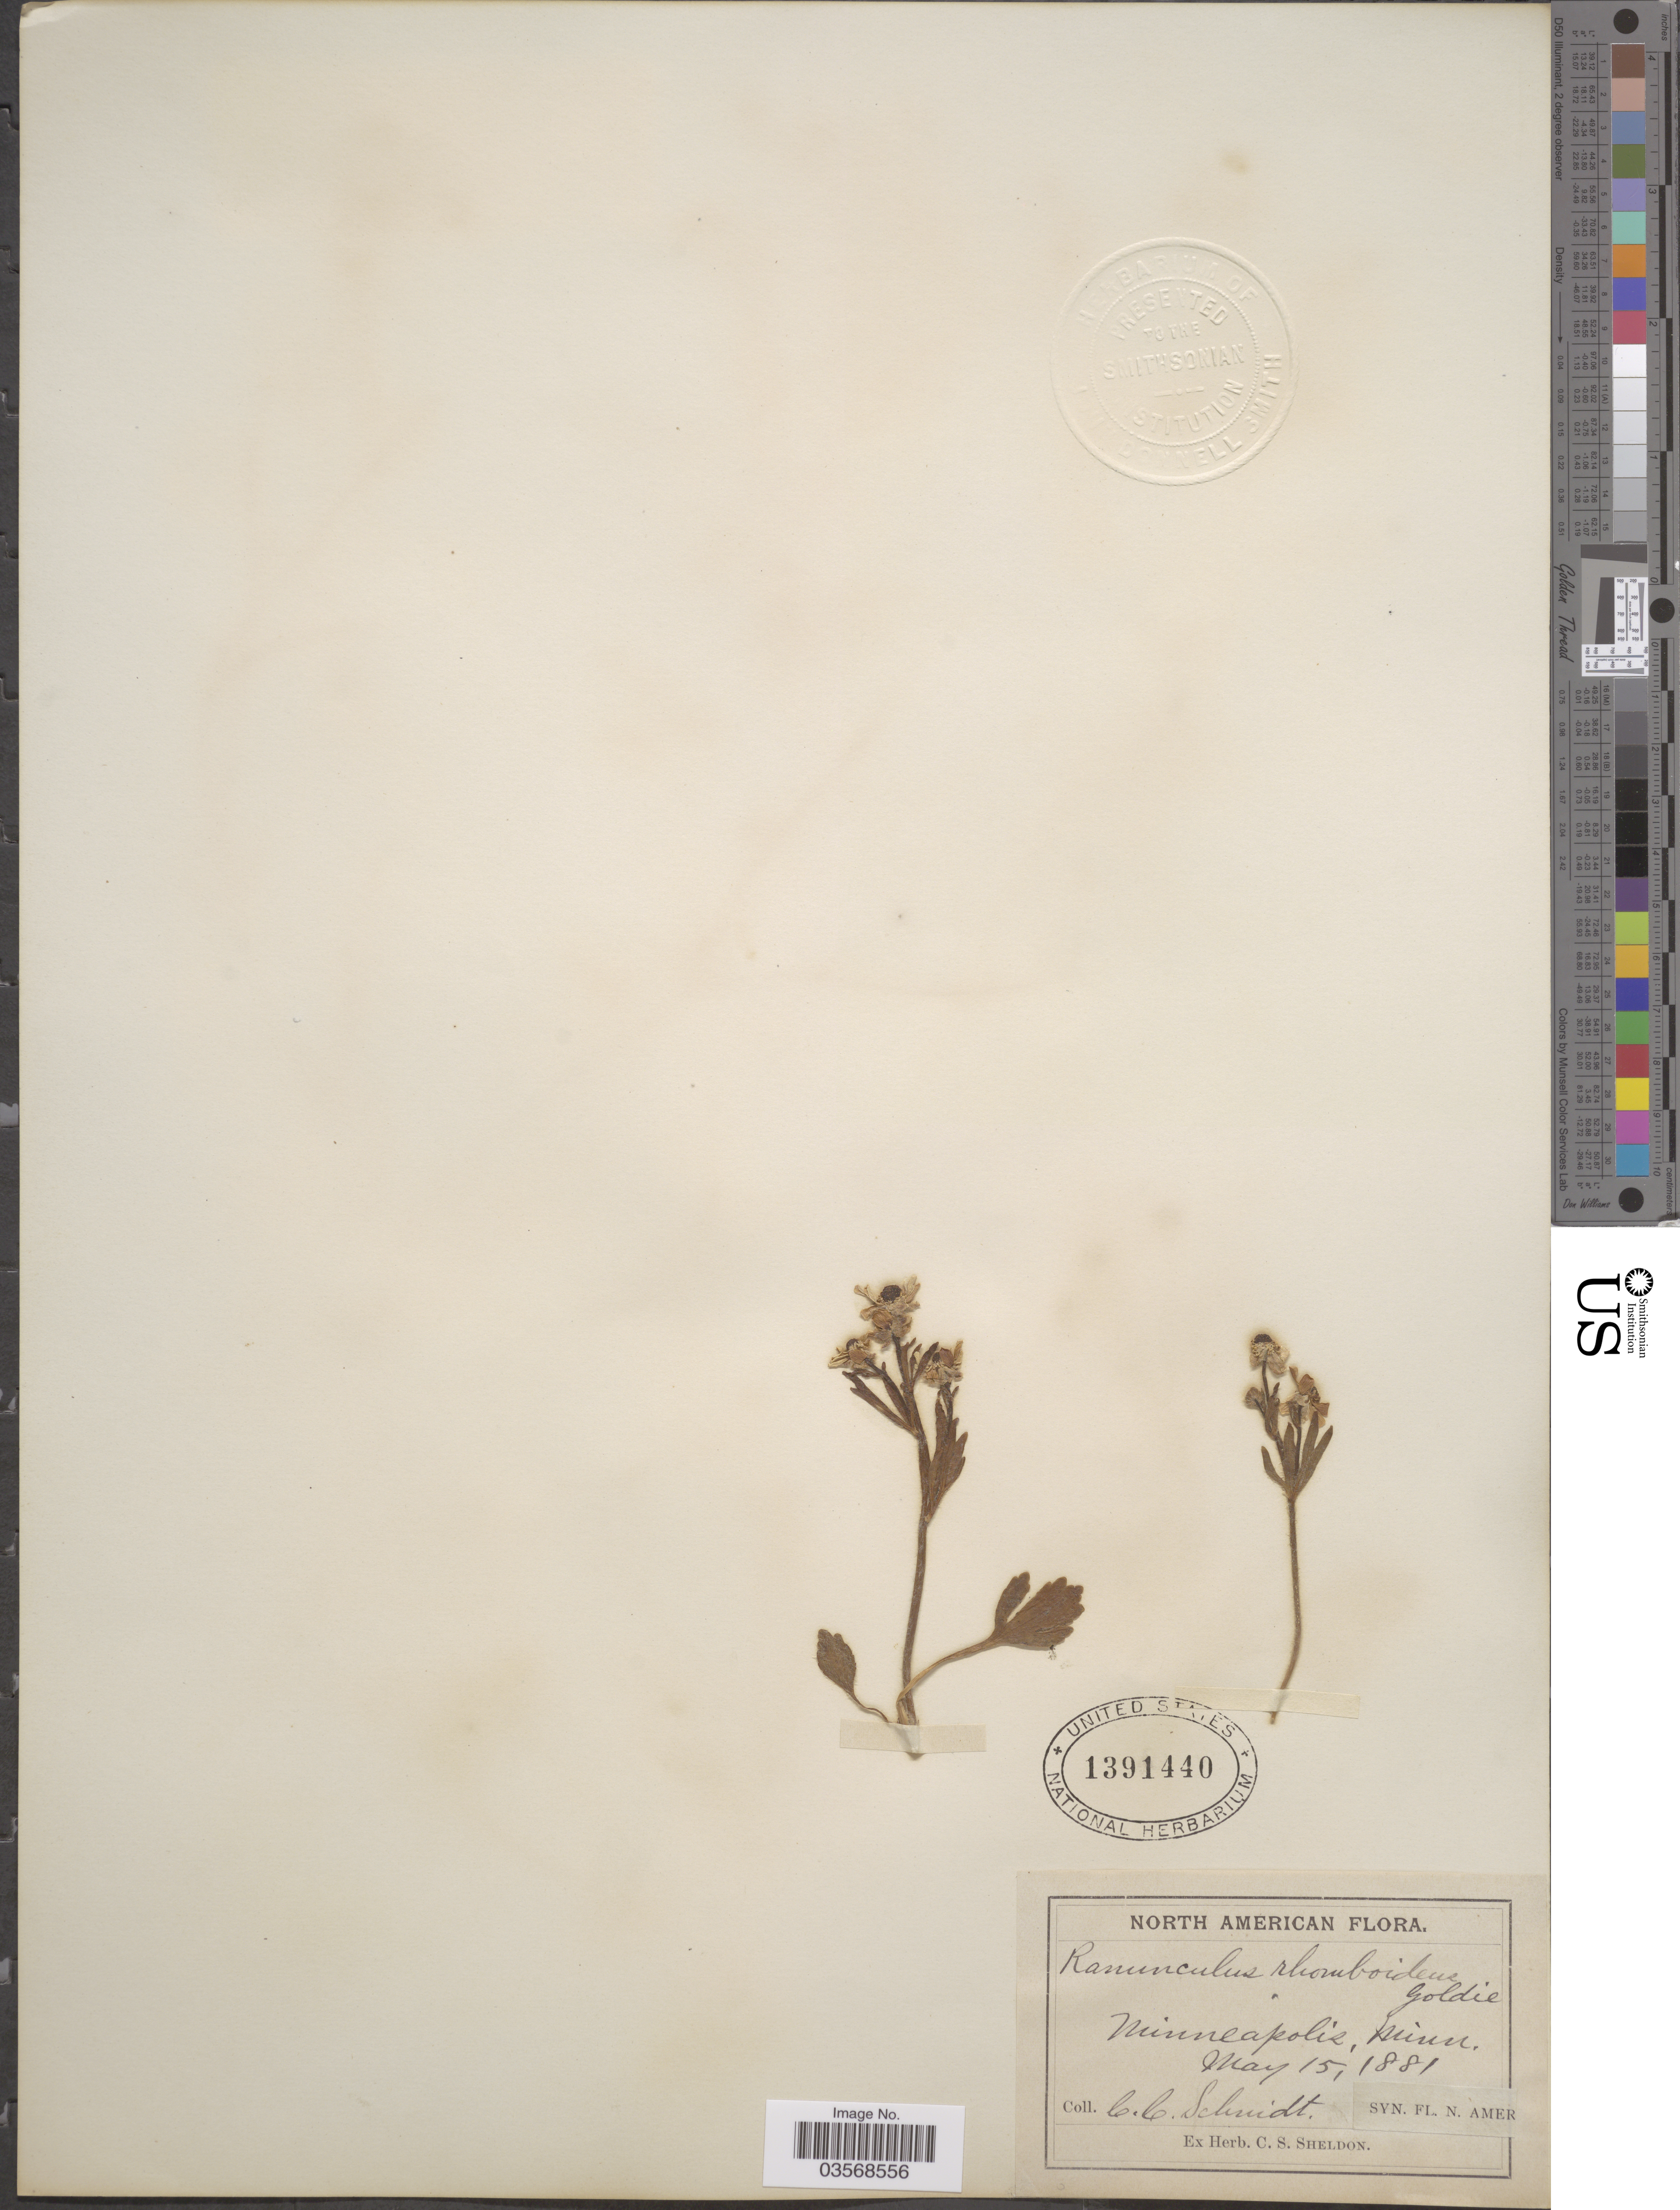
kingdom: Plantae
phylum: Tracheophyta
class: Magnoliopsida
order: Ranunculales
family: Ranunculaceae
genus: Ranunculus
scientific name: Ranunculus ovalis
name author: Raf.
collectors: C. Schmidt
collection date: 1881-05-15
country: United States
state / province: Minnesota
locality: Minneapolis.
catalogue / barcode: US 1391440